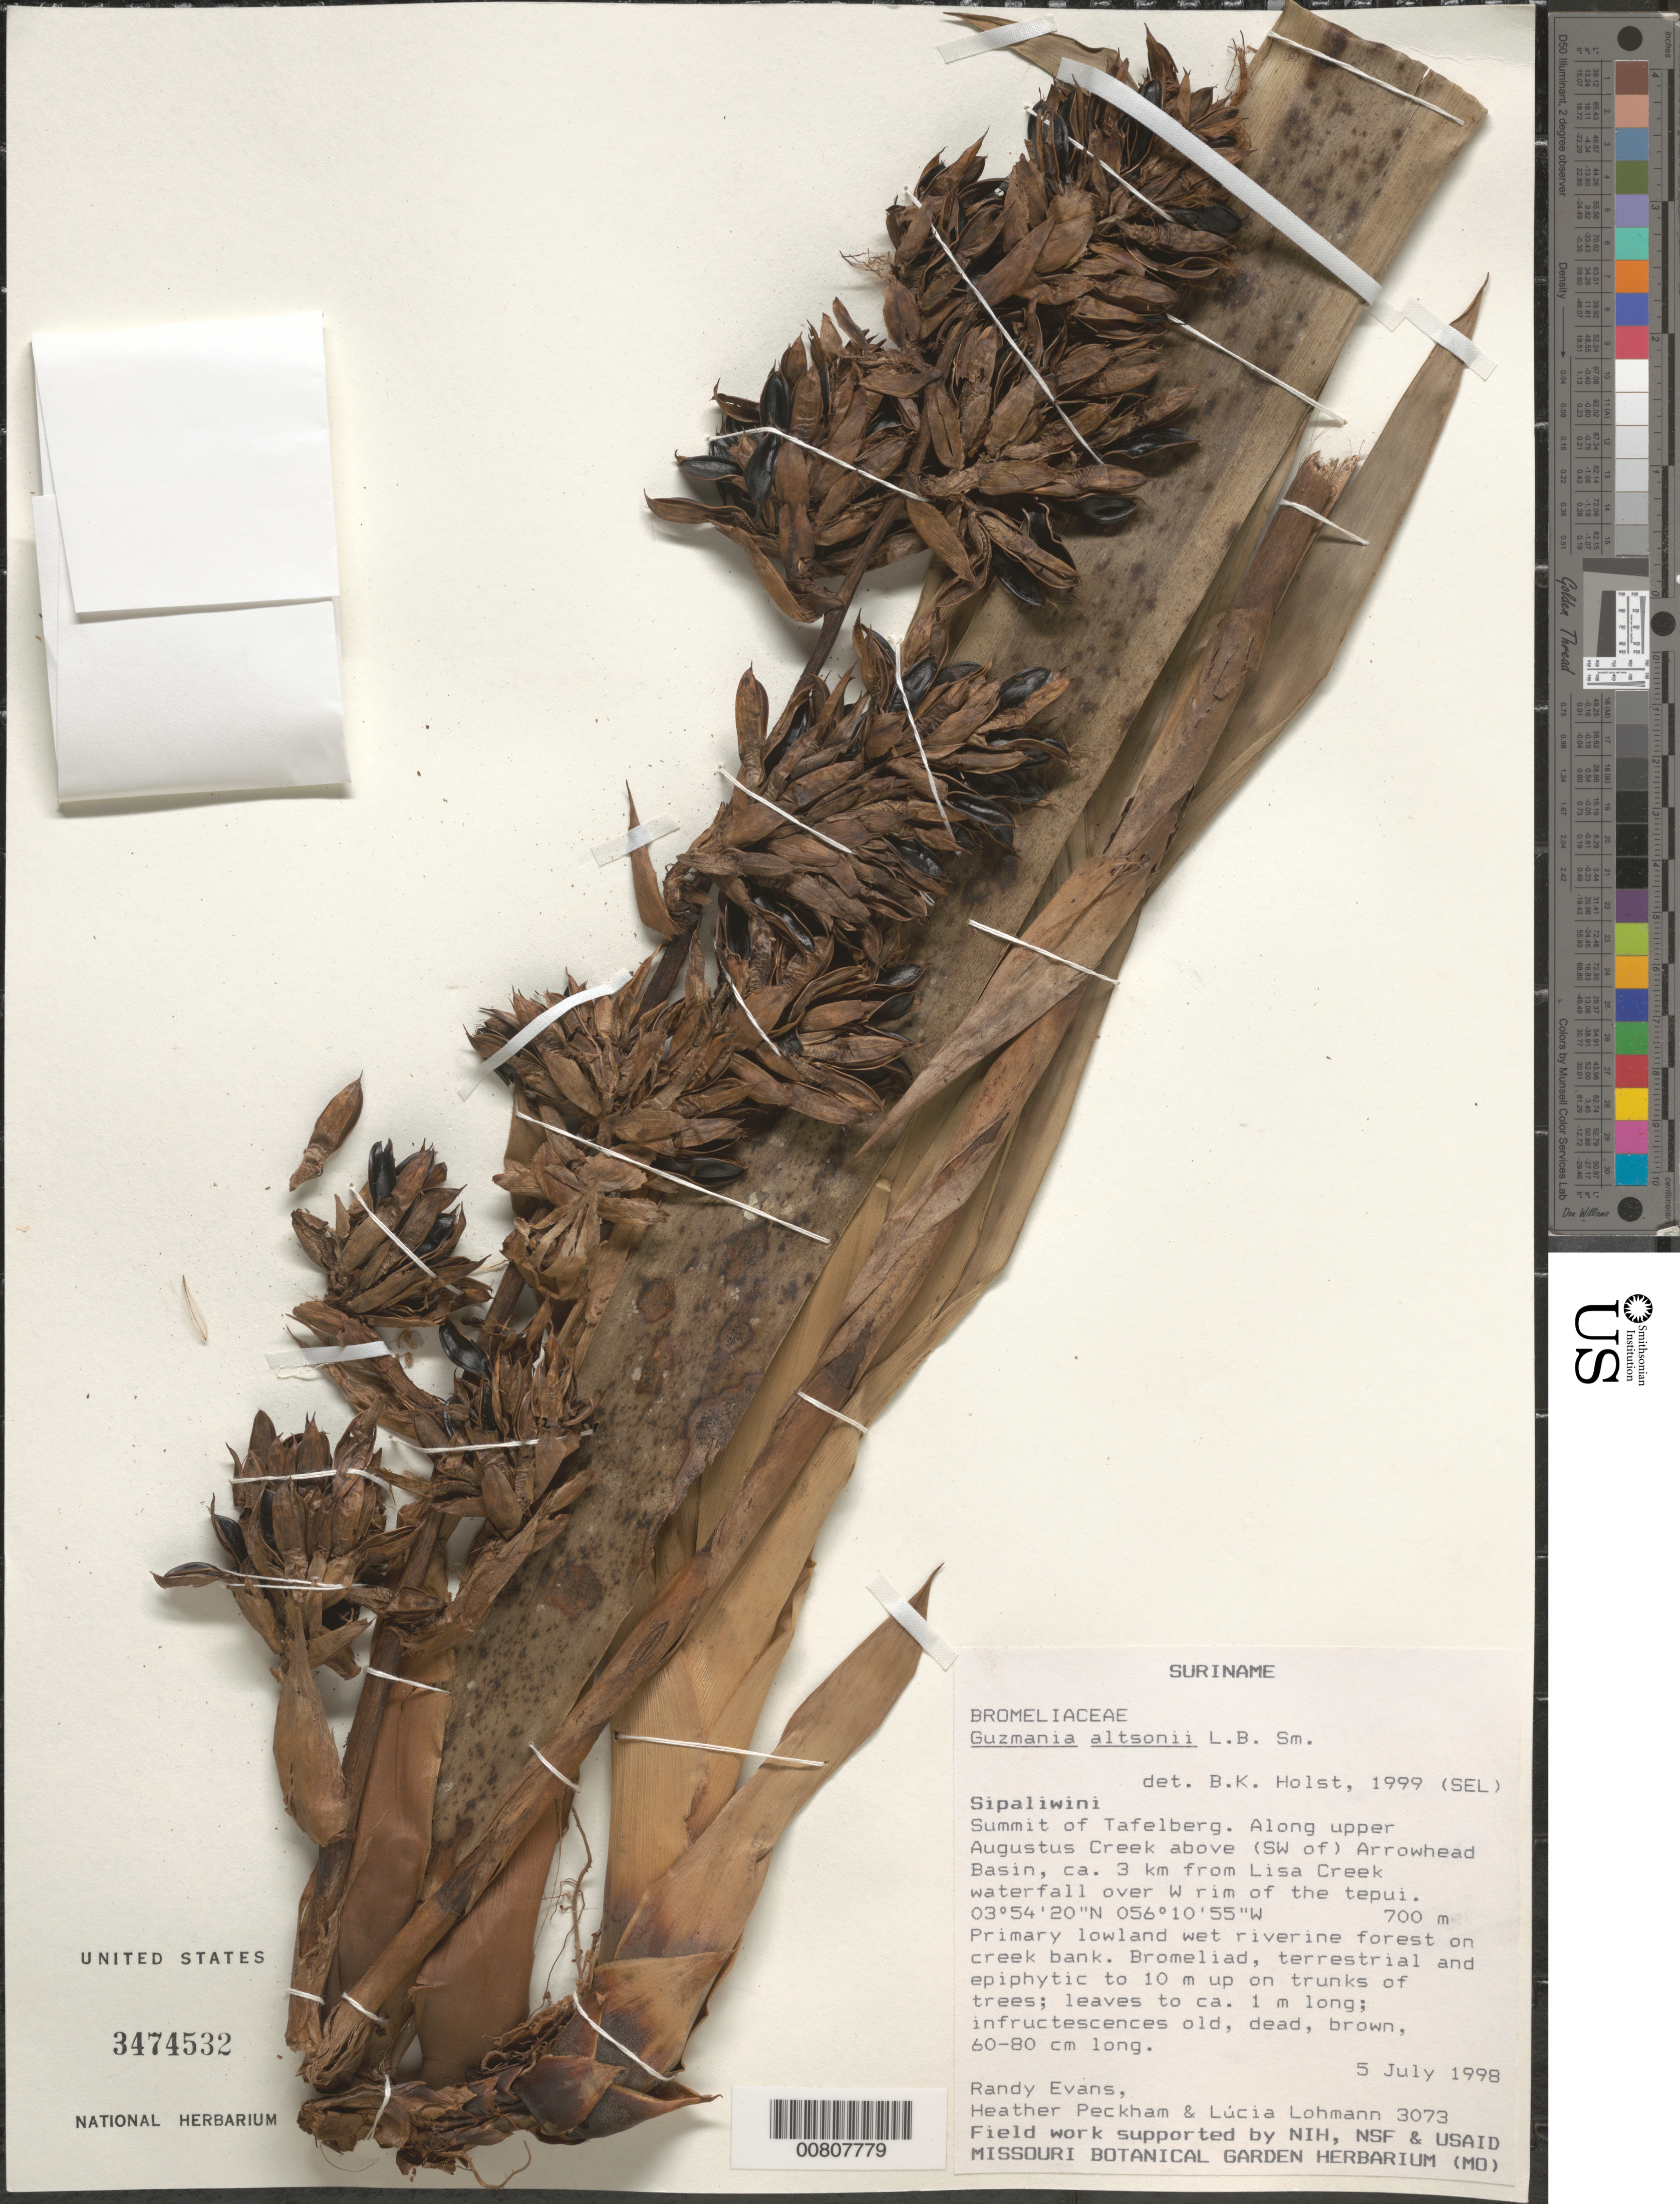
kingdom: Plantae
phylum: Tracheophyta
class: Liliopsida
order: Poales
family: Bromeliaceae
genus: Guzmania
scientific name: Guzmania altsonii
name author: L.B. Sm.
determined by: Holst, Bruce K.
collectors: R. Evans, H. Peckham & L. Lohmann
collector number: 3073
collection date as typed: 5-Jul-98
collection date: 1998-07-05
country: Suriname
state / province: Sipaliwini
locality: Tafelberg (Table Mountain), summit, SW rim of Arrrowhead Basin, ca. 4 km from Lisa Creek water fall over W rim of the tepuí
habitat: Primary lowland wet riverine forest on creek bank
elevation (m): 700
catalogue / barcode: US 3474532